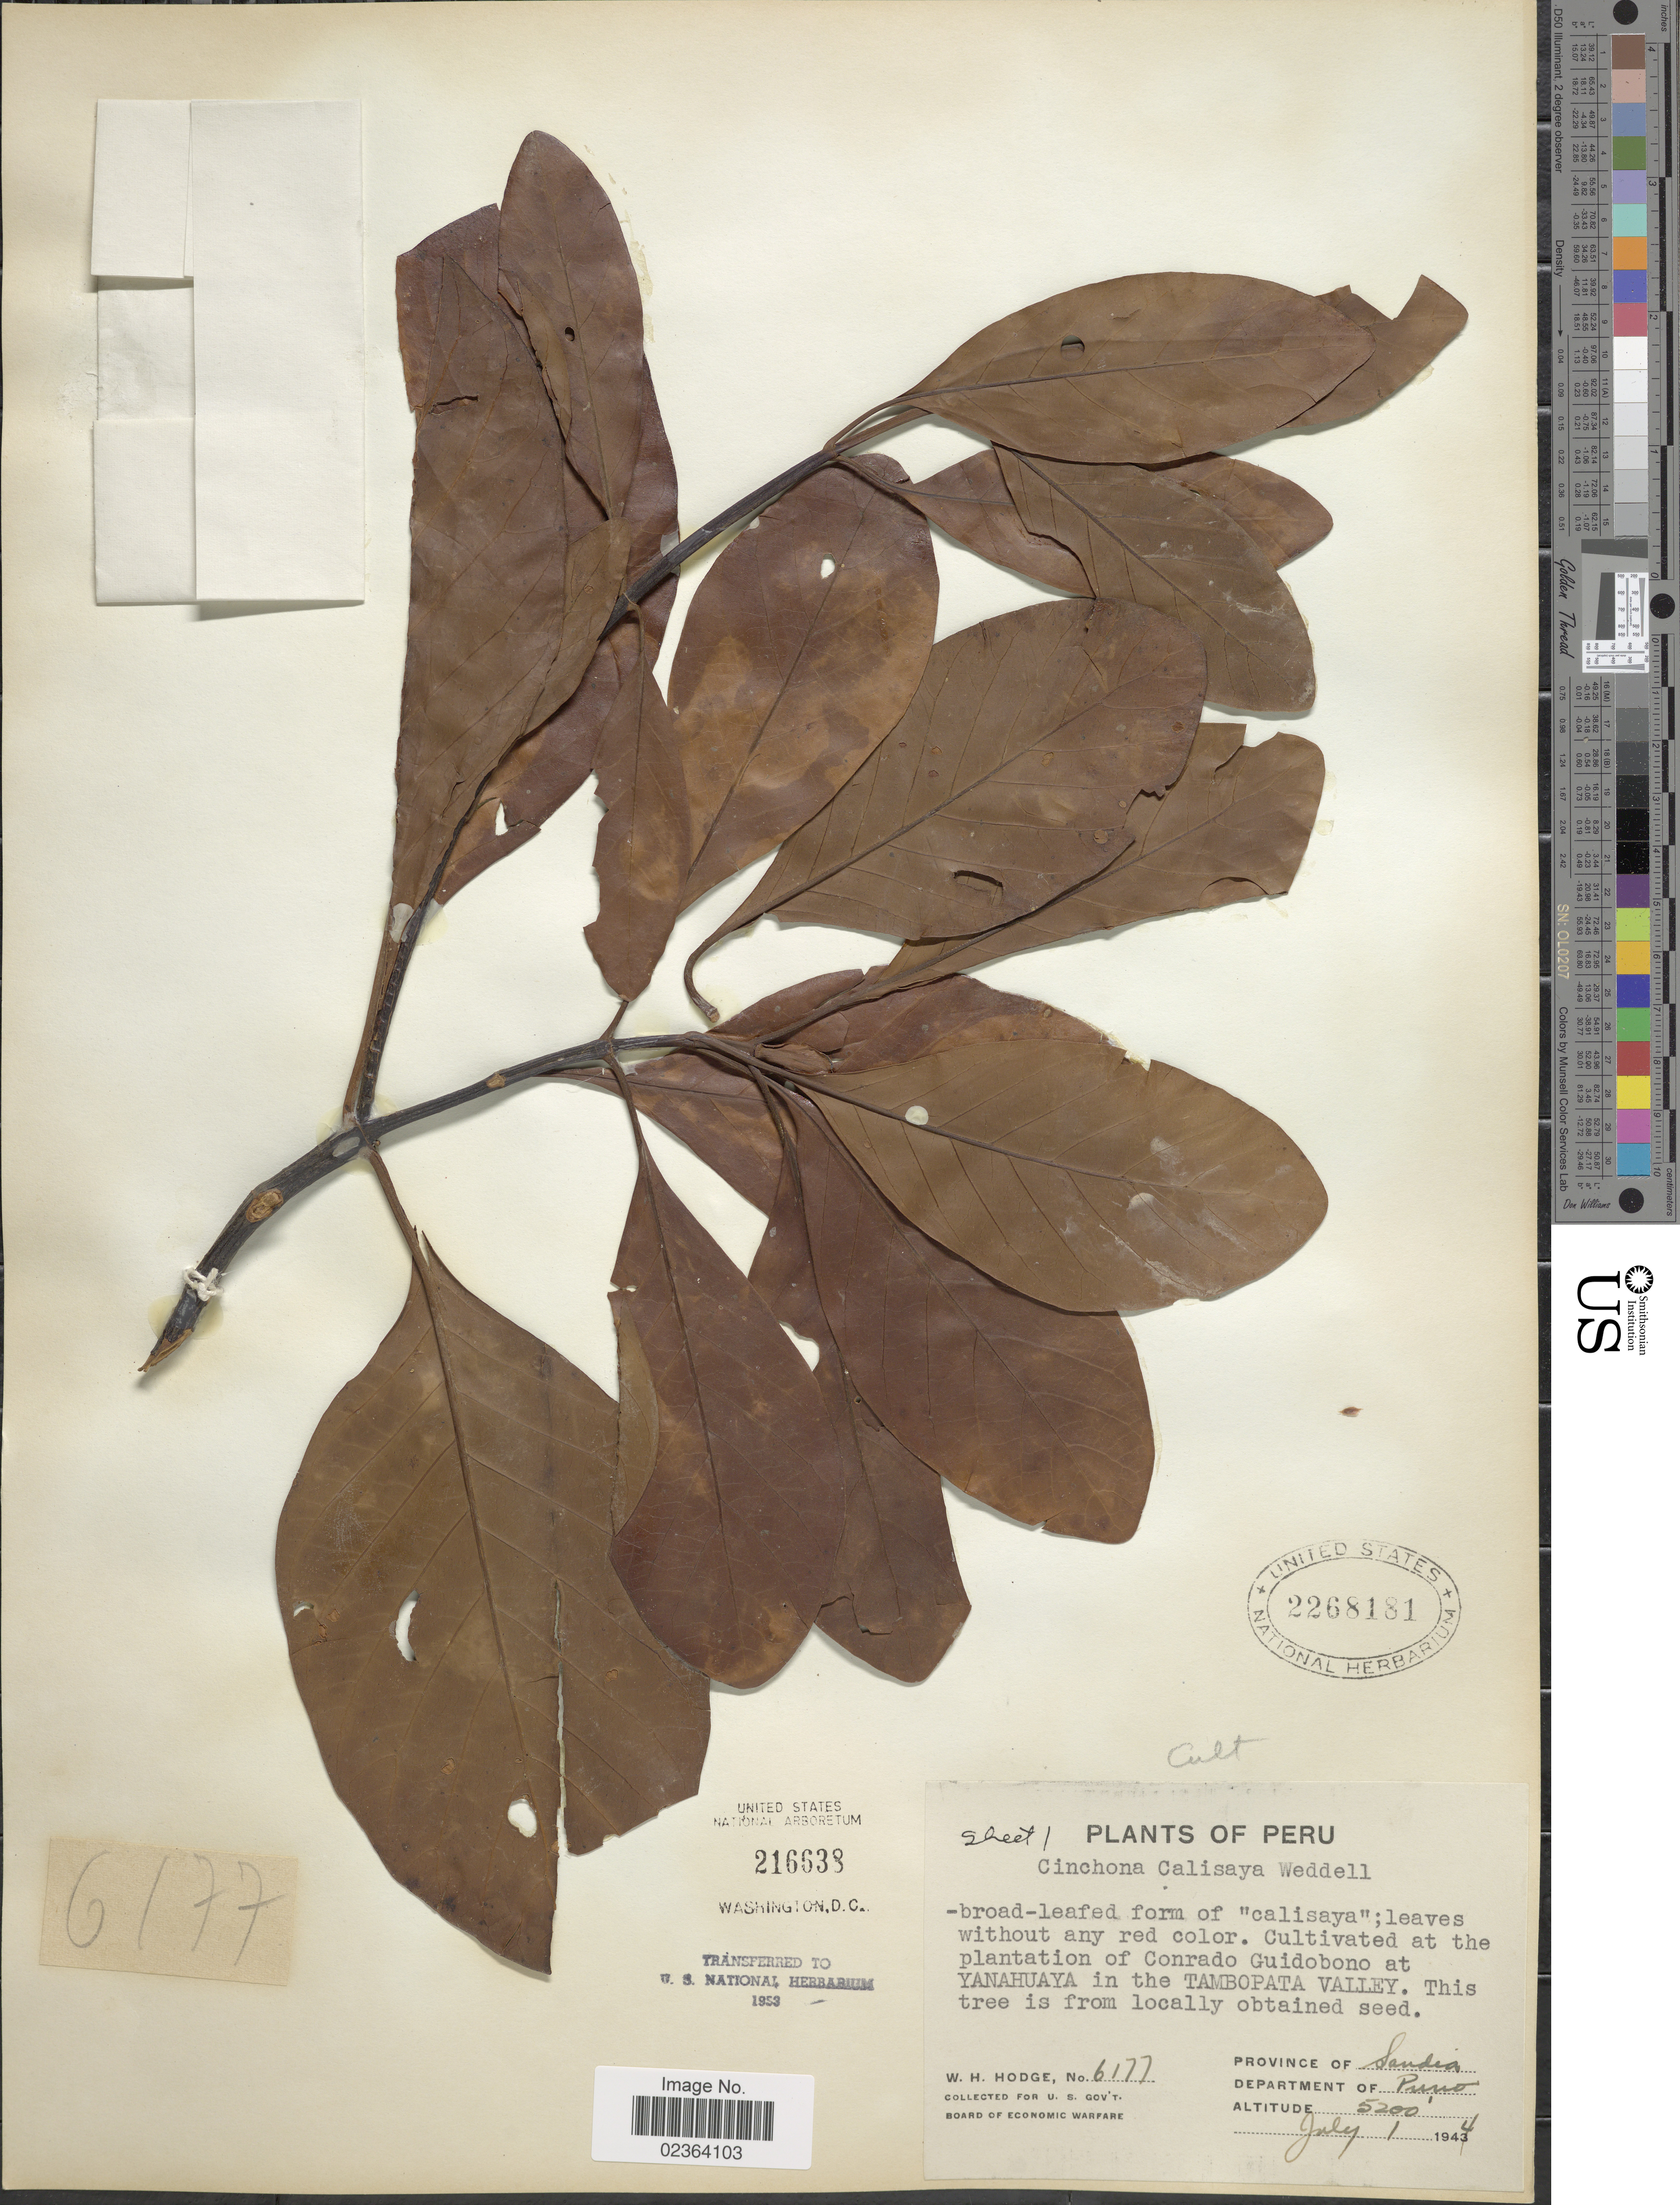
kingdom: Plantae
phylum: Tracheophyta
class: Magnoliopsida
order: Gentianales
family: Rubiaceae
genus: Cinchona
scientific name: Cinchona calisaya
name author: Wedd.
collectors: W. Hodge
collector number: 6177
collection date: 1944-07-01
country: Peru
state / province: Puno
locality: Province of Sandia, Department of Puno, at the plantation of Conrado Guidobono at Yanahuaya in the Tambopata Valley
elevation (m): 1585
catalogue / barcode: US 2268181